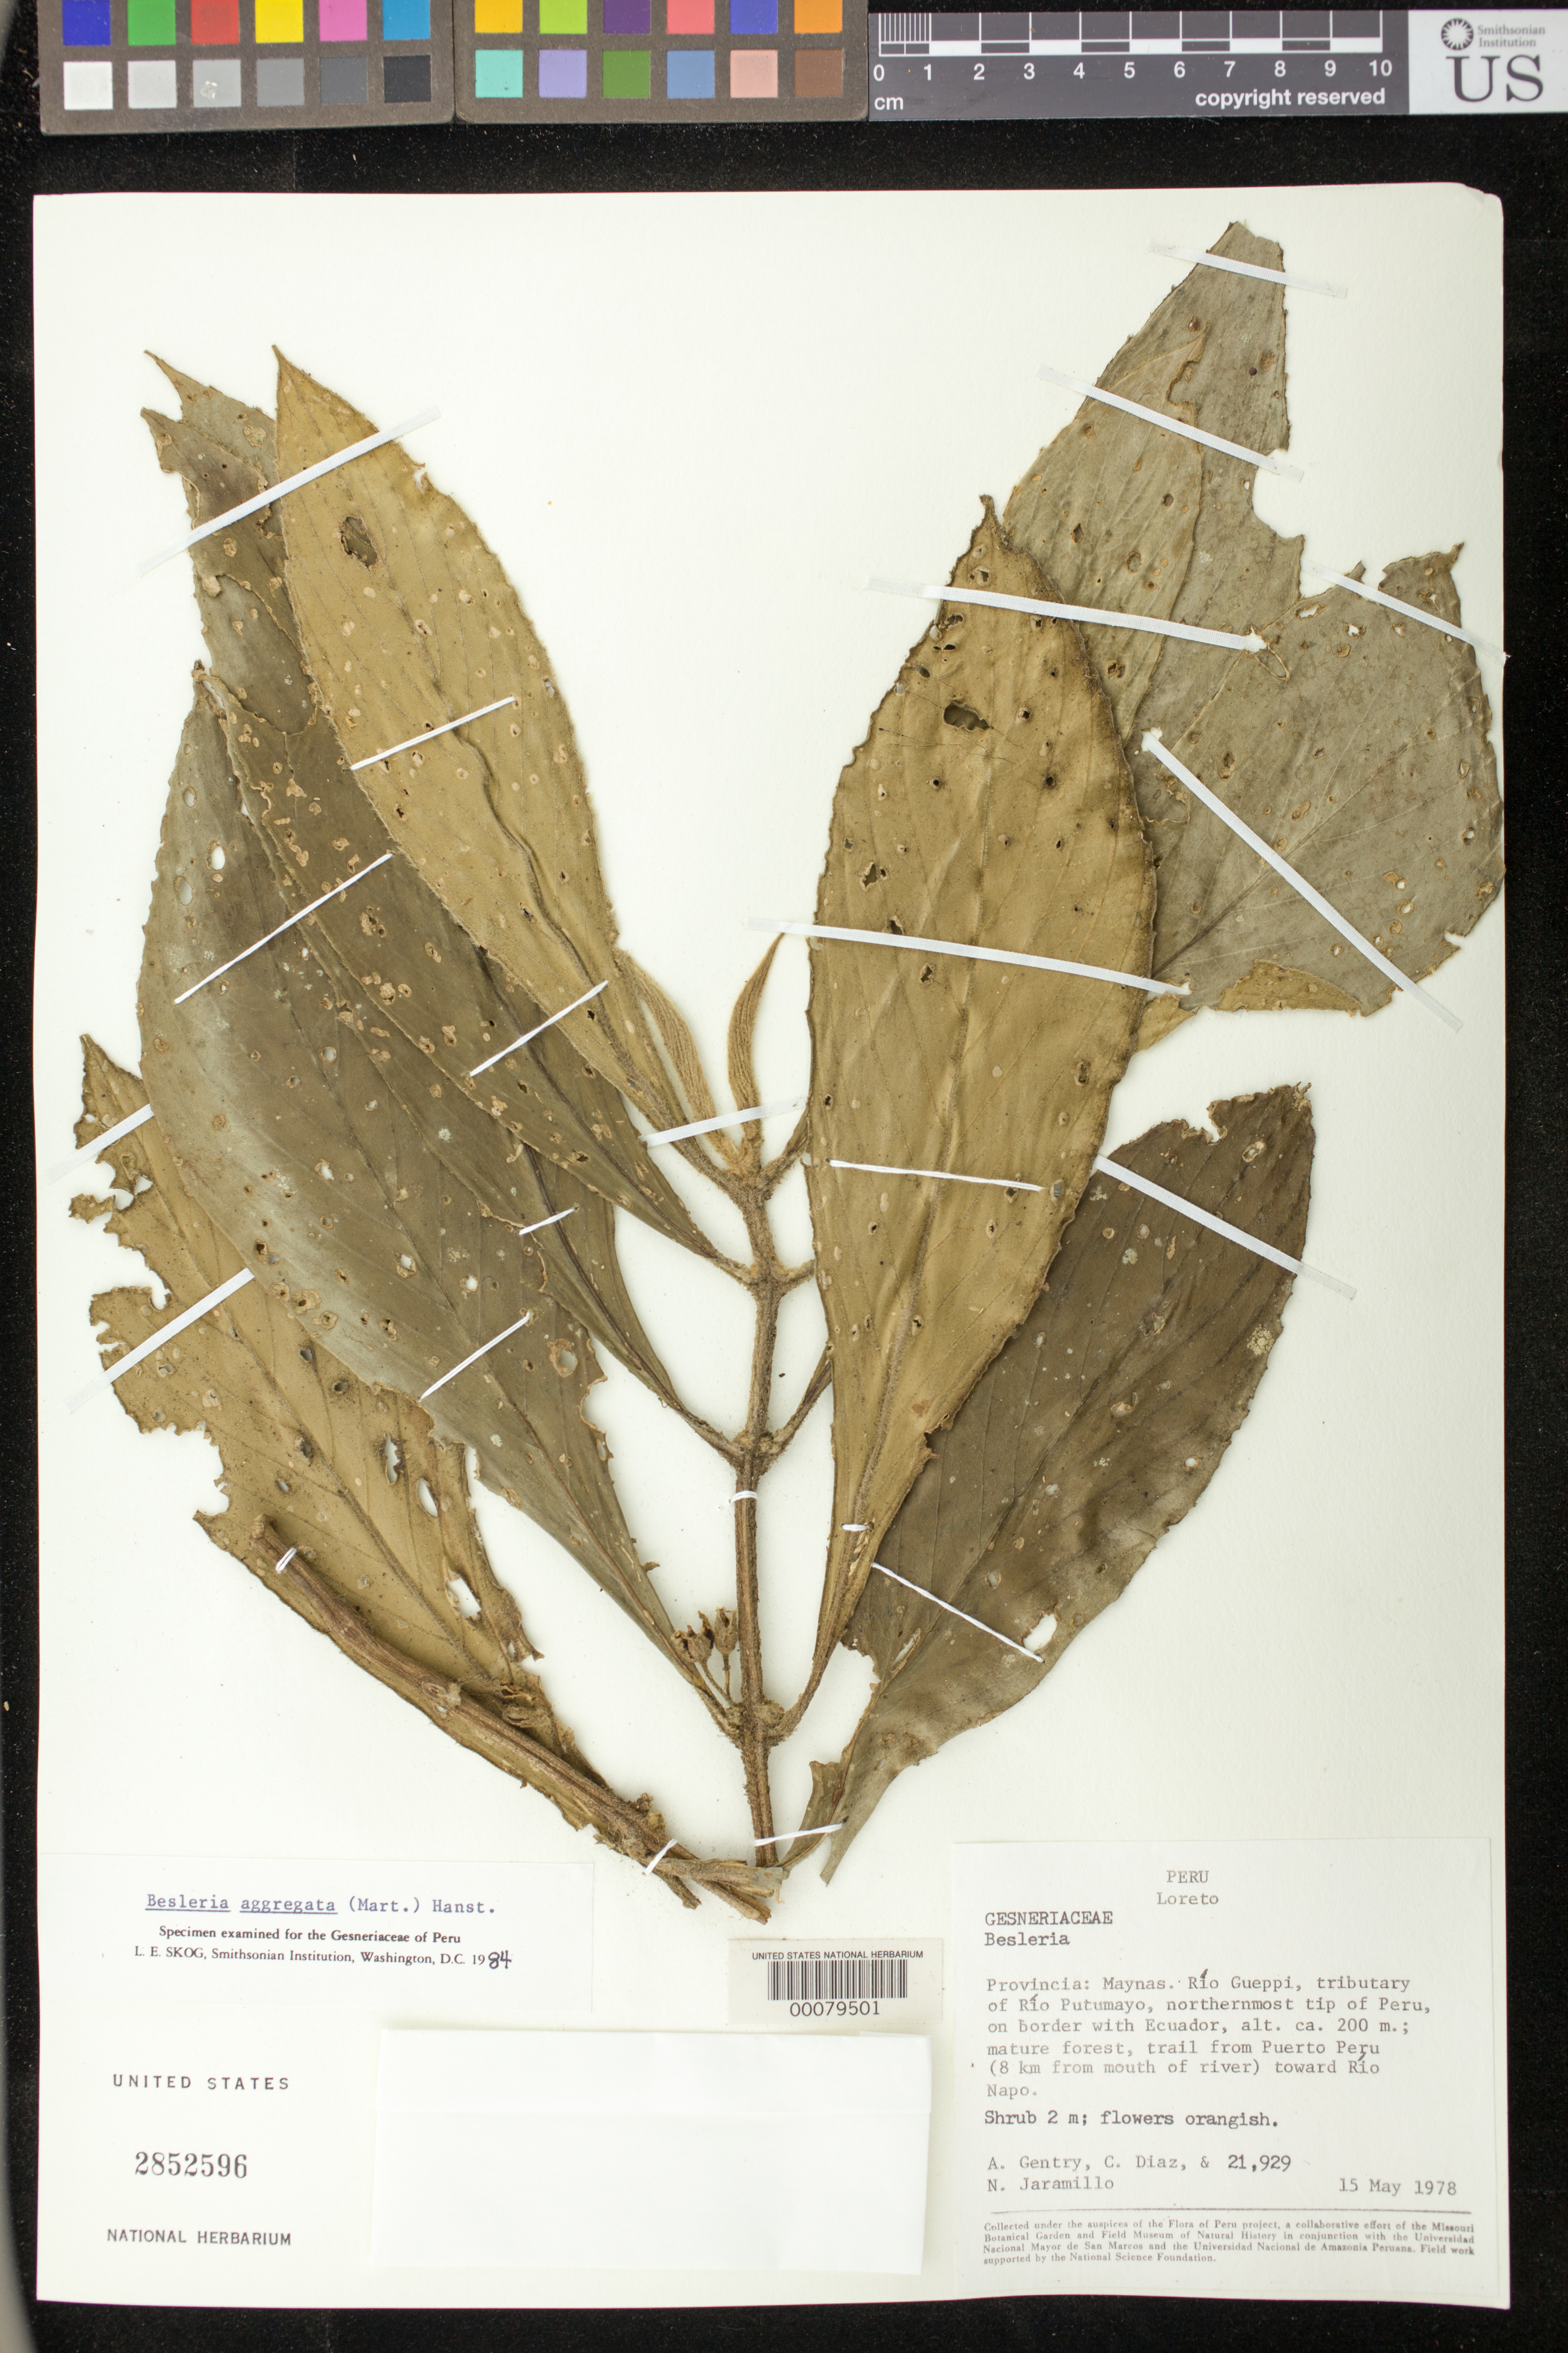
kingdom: Plantae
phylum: Tracheophyta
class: Magnoliopsida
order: Lamiales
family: Gesneriaceae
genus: Besleria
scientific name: Besleria aggregata var. aggregata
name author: (Mart.) Hanst.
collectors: A. H. Gentry, C. Díaz & N. Jaramillo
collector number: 21929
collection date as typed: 15 May 1978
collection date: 1978-05-15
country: Peru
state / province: Loreto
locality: Prov. Maynas; Rio Gueppi, tributary of Rio Putumayo, northernmost tip of Peru, on border with Ecuador, trail from Puerto Peru toward Rio Napo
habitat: Mature forest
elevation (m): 200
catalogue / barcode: US 2852596